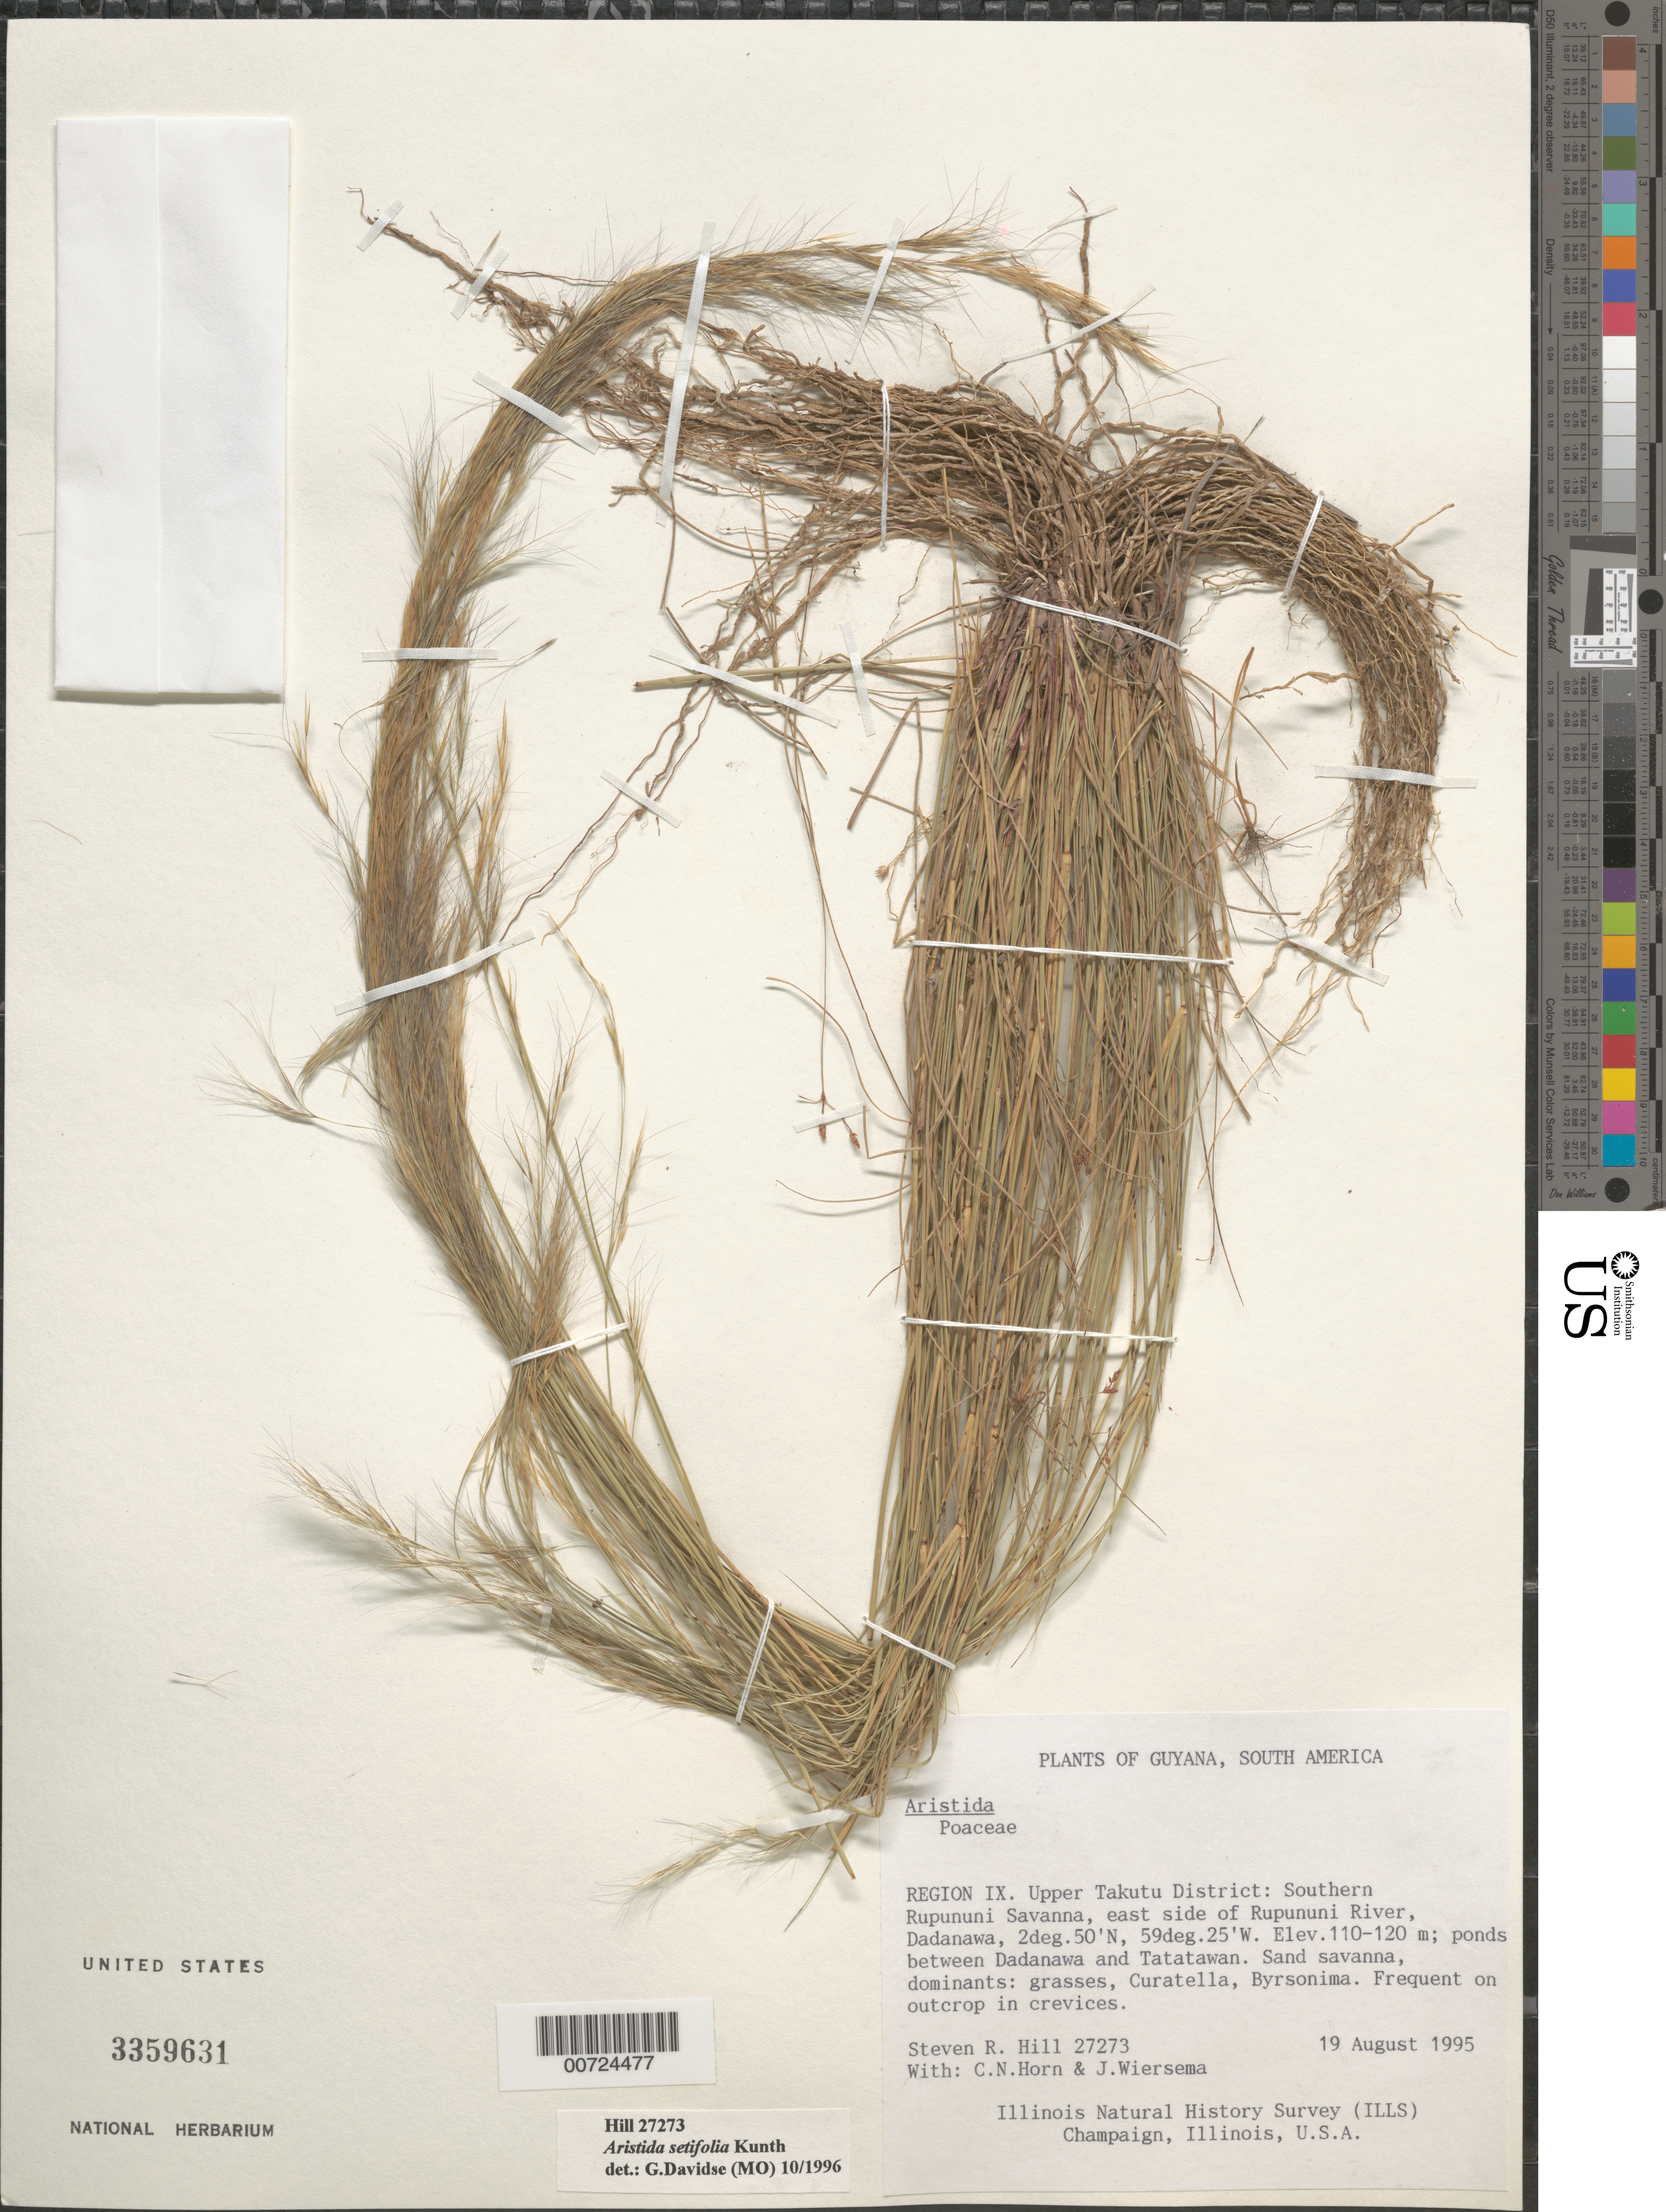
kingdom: Plantae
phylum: Tracheophyta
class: Liliopsida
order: Poales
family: Poaceae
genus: Aristida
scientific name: Aristida setifolia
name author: Kunth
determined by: Davidse, Gerrit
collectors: S. R. Hill, C. N. Horn & J. H. Wiersema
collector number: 27273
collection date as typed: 19-Aug-95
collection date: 1995-08-19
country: Guyana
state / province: U. Takutu-U. Essequibo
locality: Dadanawa, southern Rupununi Savanna, E side of Rupununi R.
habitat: Sand savanna; dominants: grasses, Curatella, Byrsonima; on outcrop in crevices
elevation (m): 110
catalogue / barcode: US 3359631